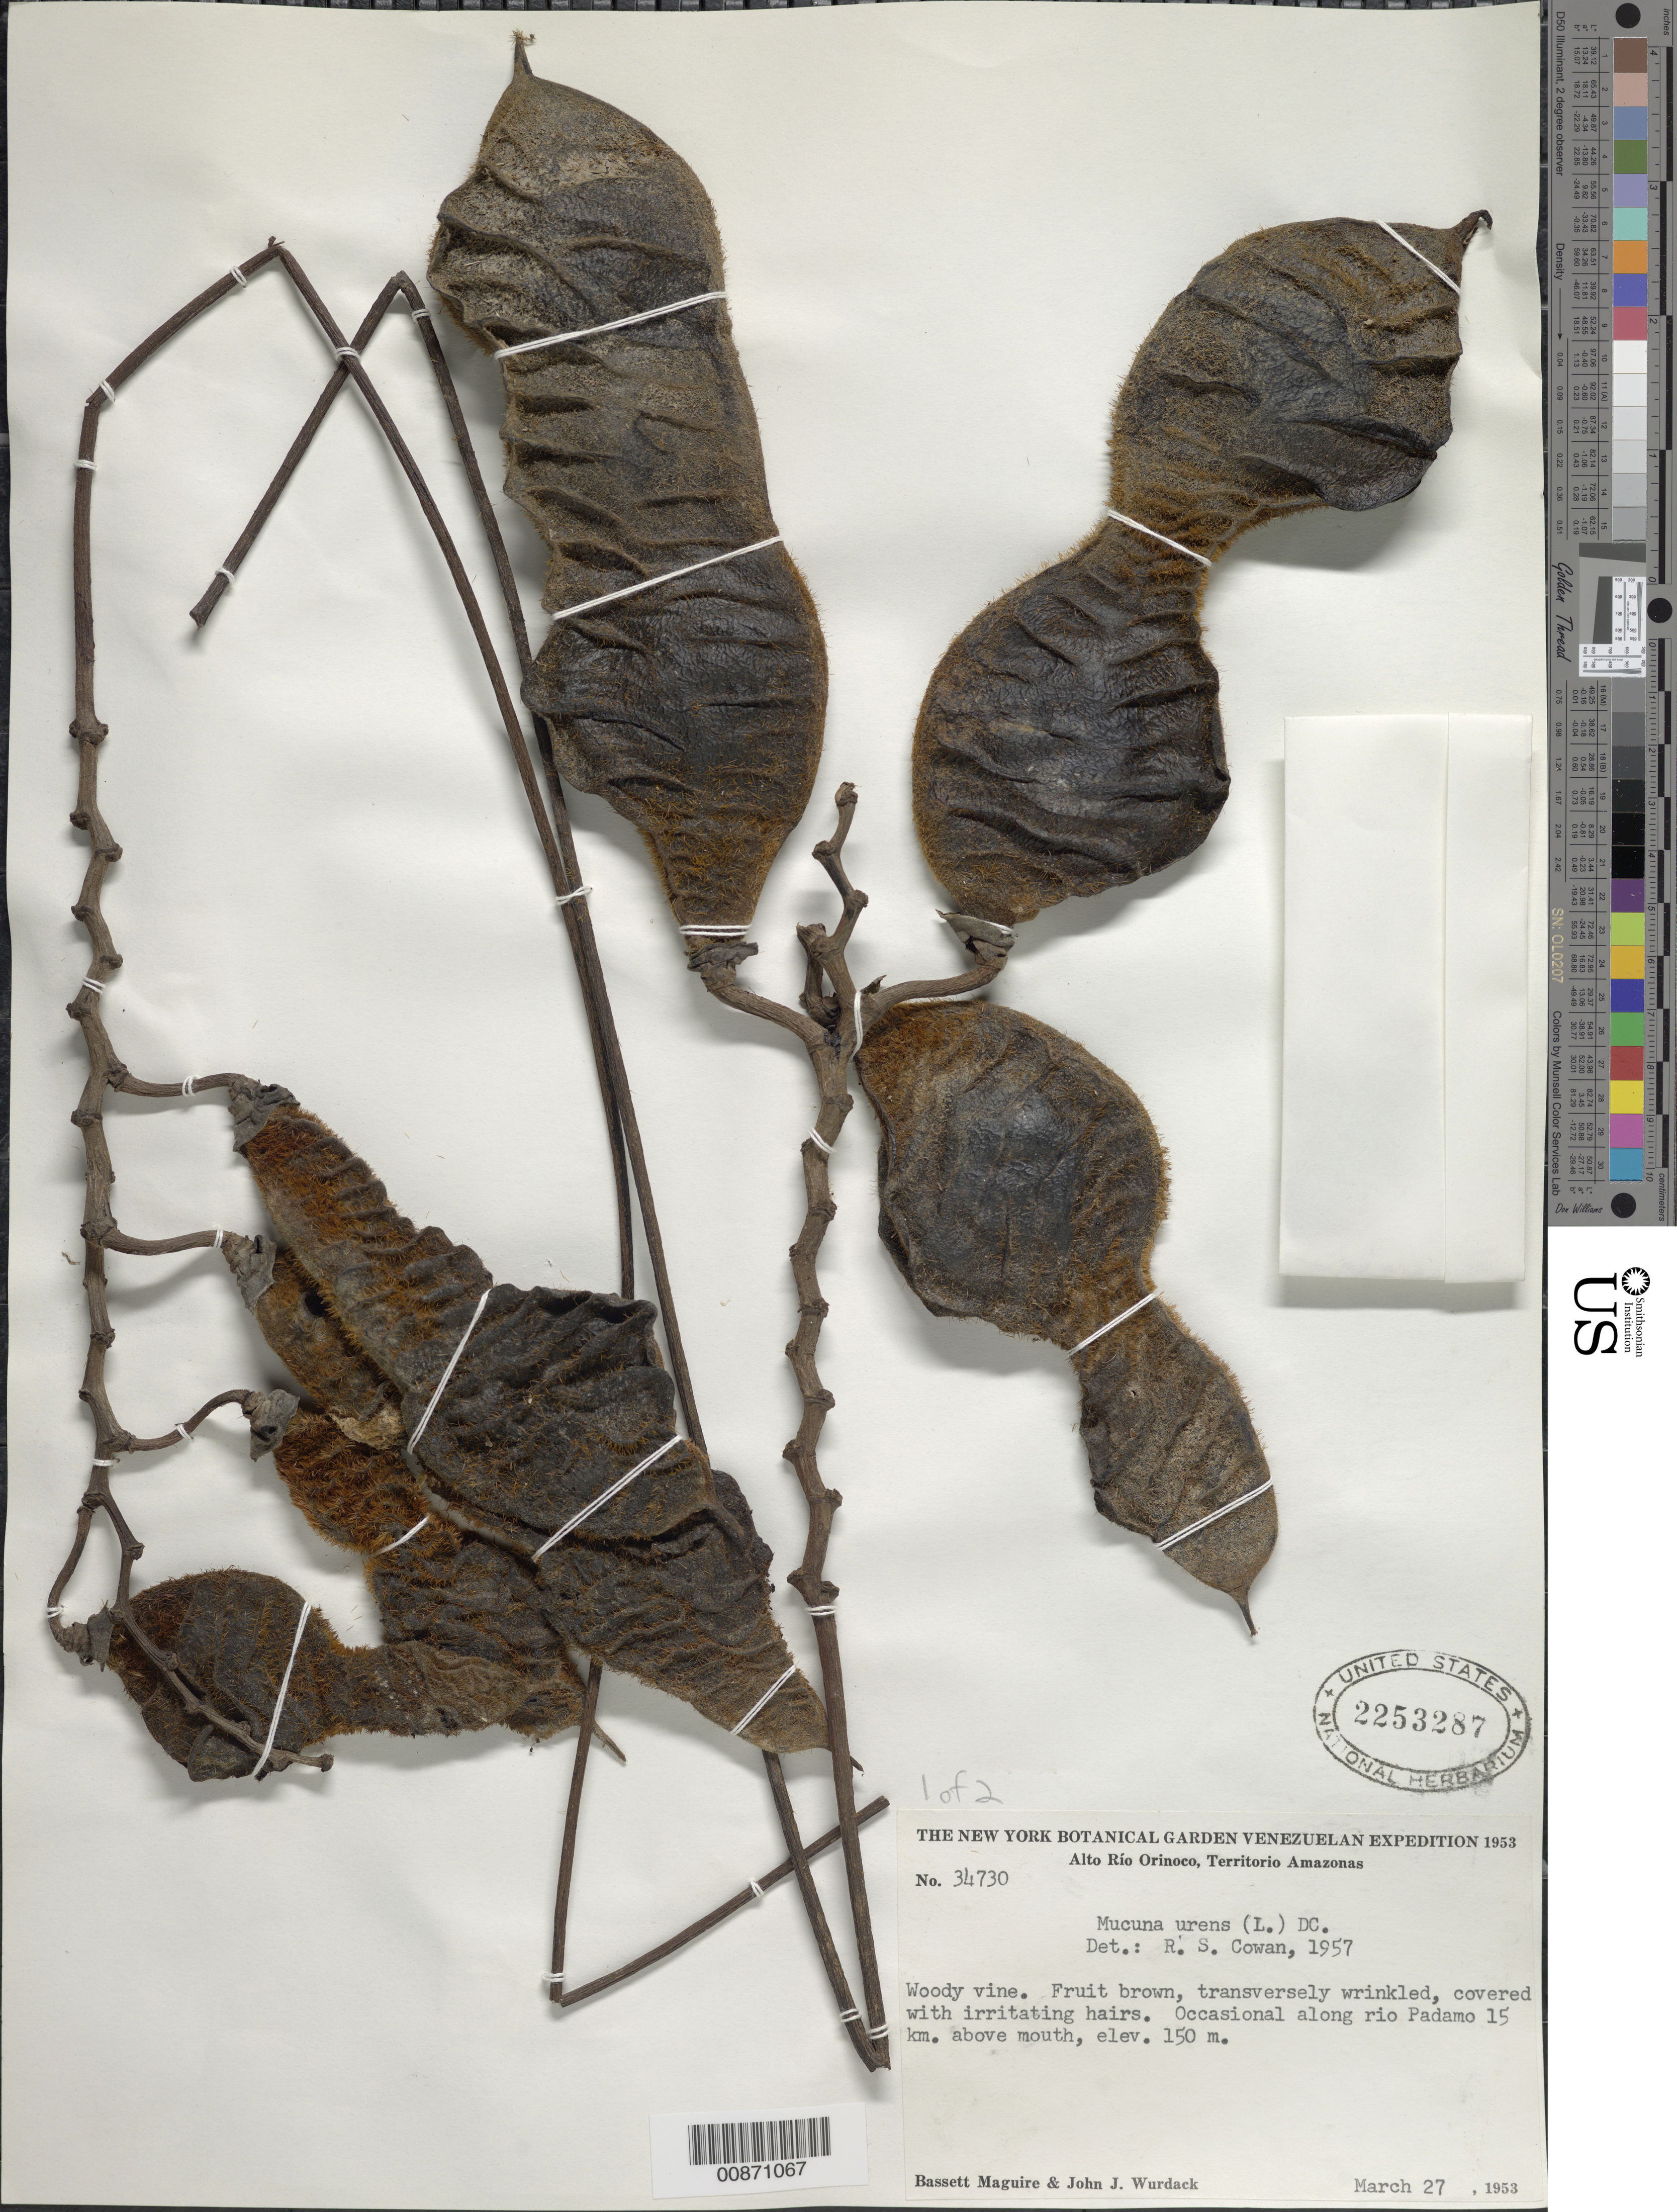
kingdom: Plantae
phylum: Tracheophyta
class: Magnoliopsida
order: Fabales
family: Fabaceae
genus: Mucuna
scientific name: Mucuna urens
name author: (L.) Medik.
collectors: B. Maguire & J. J. Wurdack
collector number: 34730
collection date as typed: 27-Mar-53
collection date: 1953-03-27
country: Venezuela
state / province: Amazonas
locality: Alto Río Orinoco, Río Padamo, 15 km above mouth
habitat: Along río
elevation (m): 150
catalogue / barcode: US 2253287